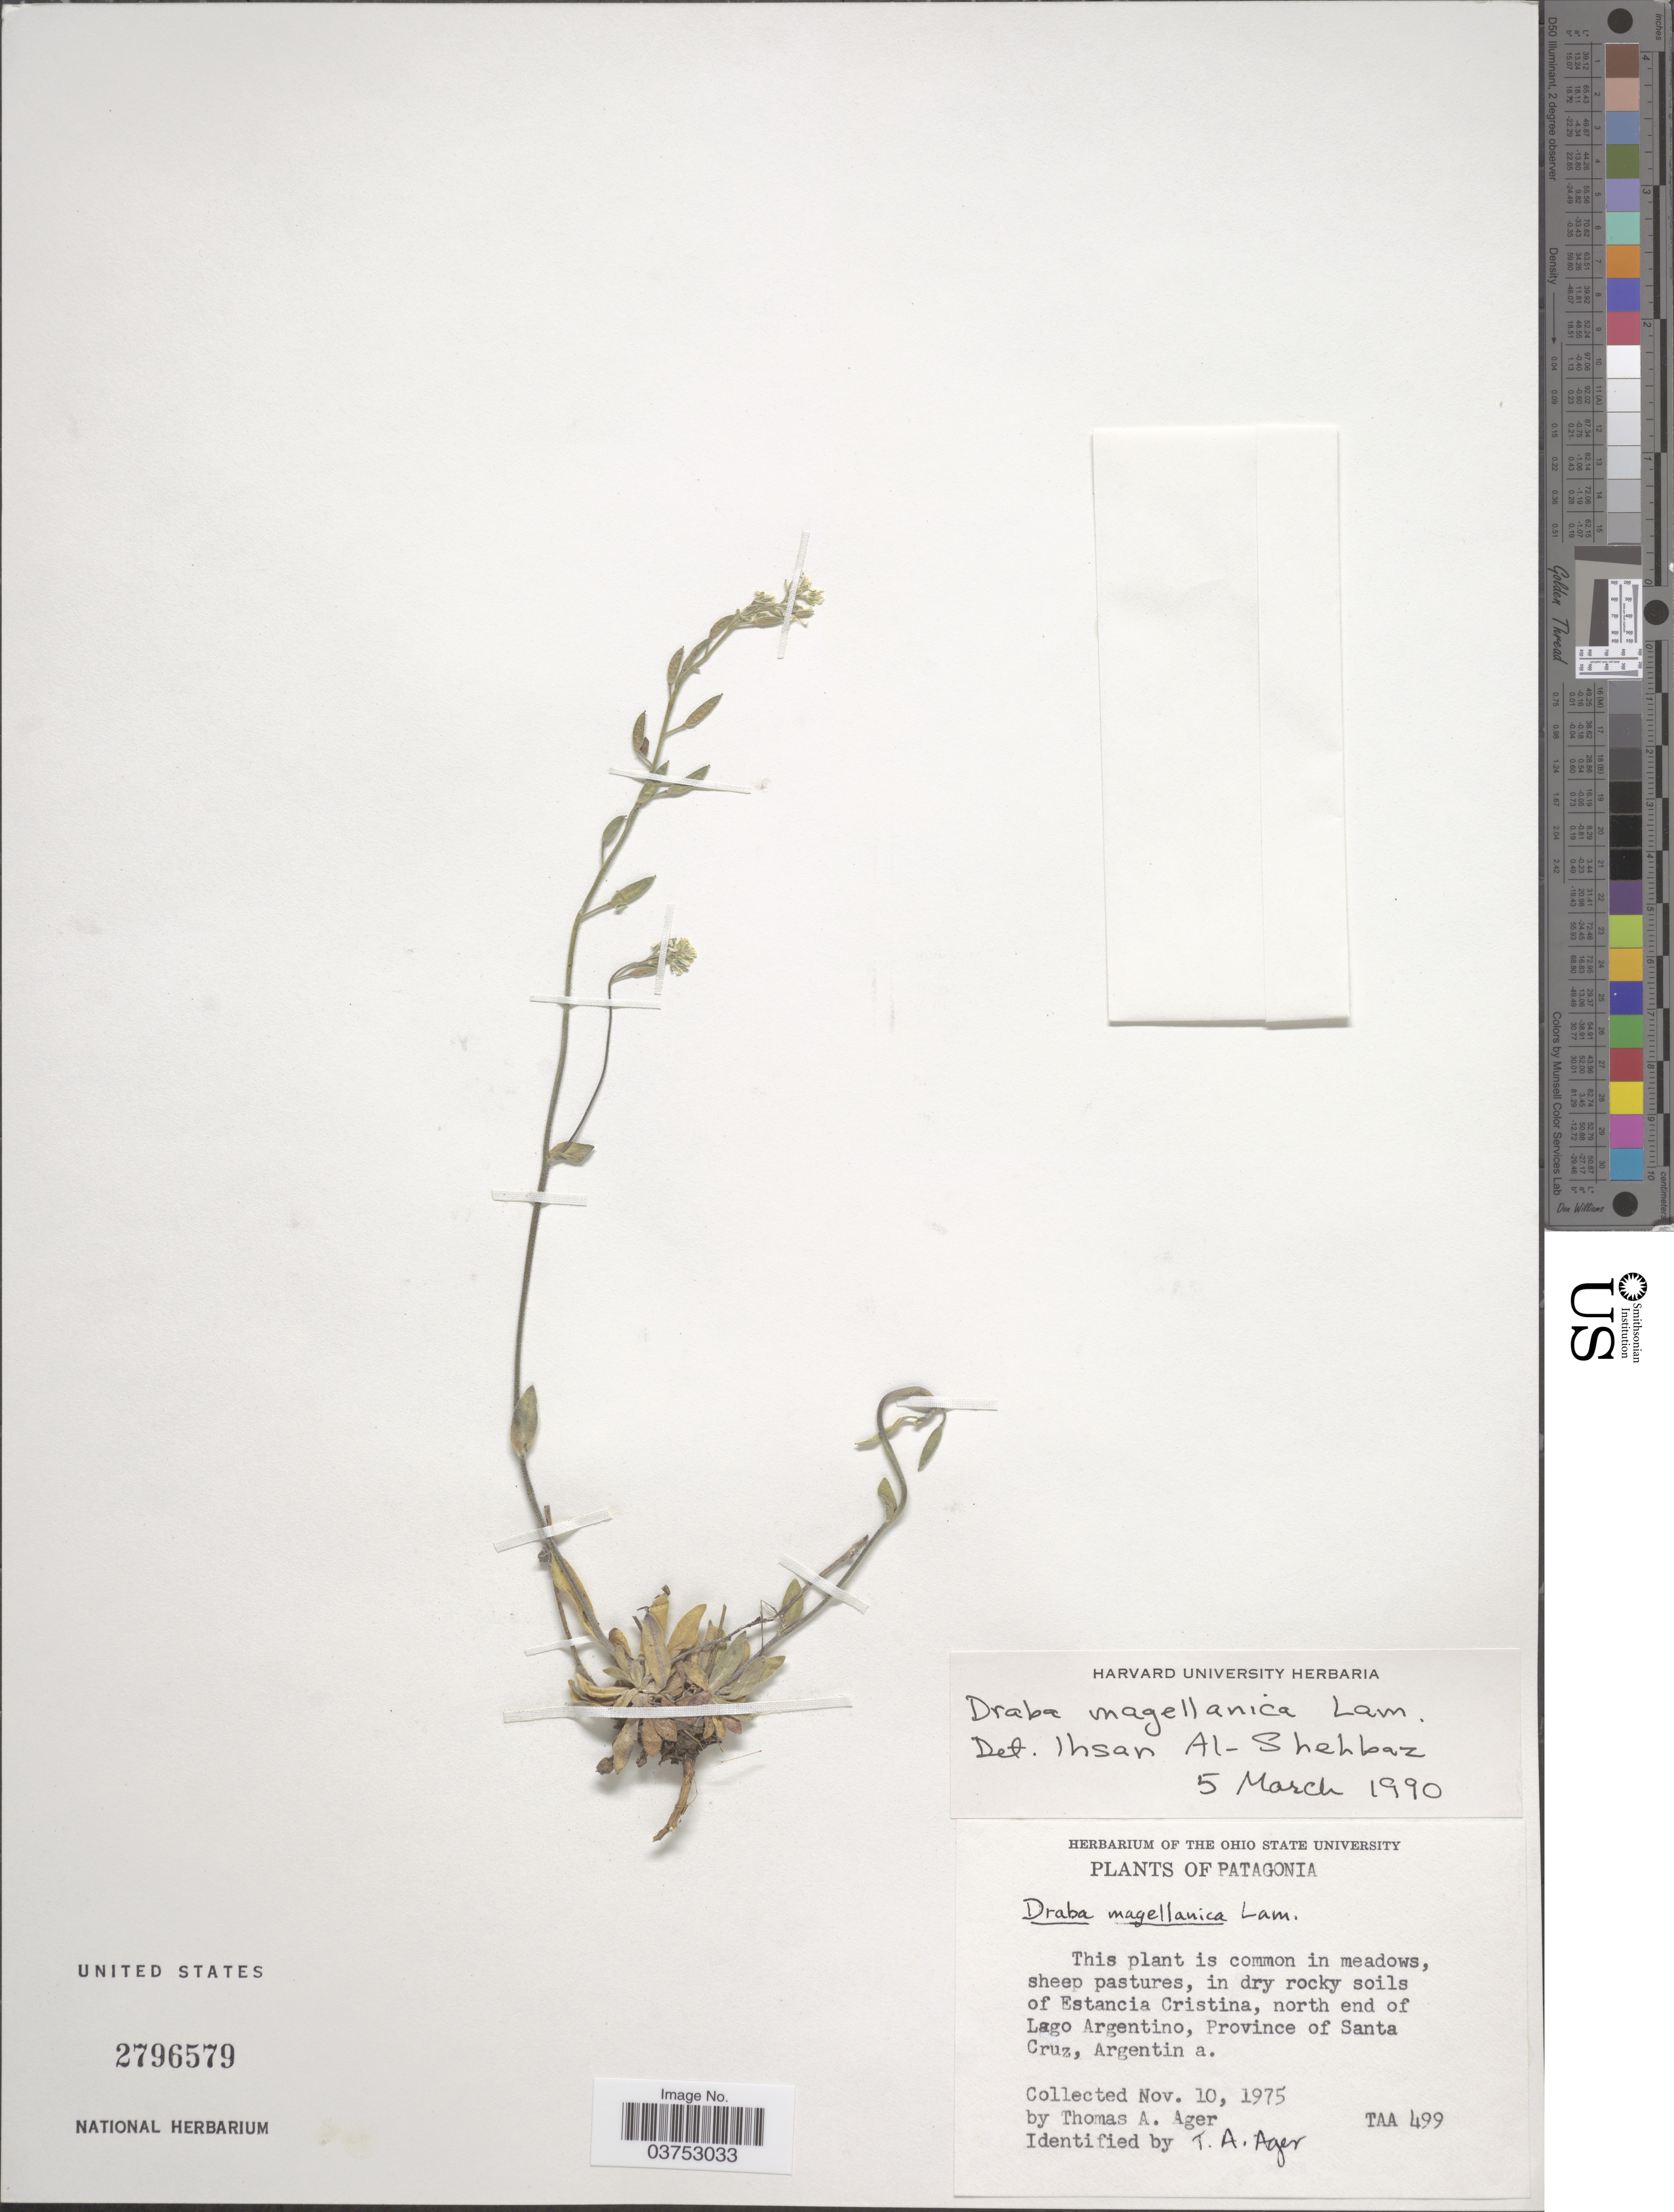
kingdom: Plantae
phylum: Tracheophyta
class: Magnoliopsida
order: Brassicales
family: Brassicaceae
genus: Draba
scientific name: Draba magellanica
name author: (A. Gray) Lam.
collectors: T. A. Ager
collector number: TAA 499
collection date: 1975-11-10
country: Argentina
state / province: Santa Cruz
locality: Patagonia. In dry rocky soils of Estancia Cristina, north end of Lago Argentino.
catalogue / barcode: US 2796579